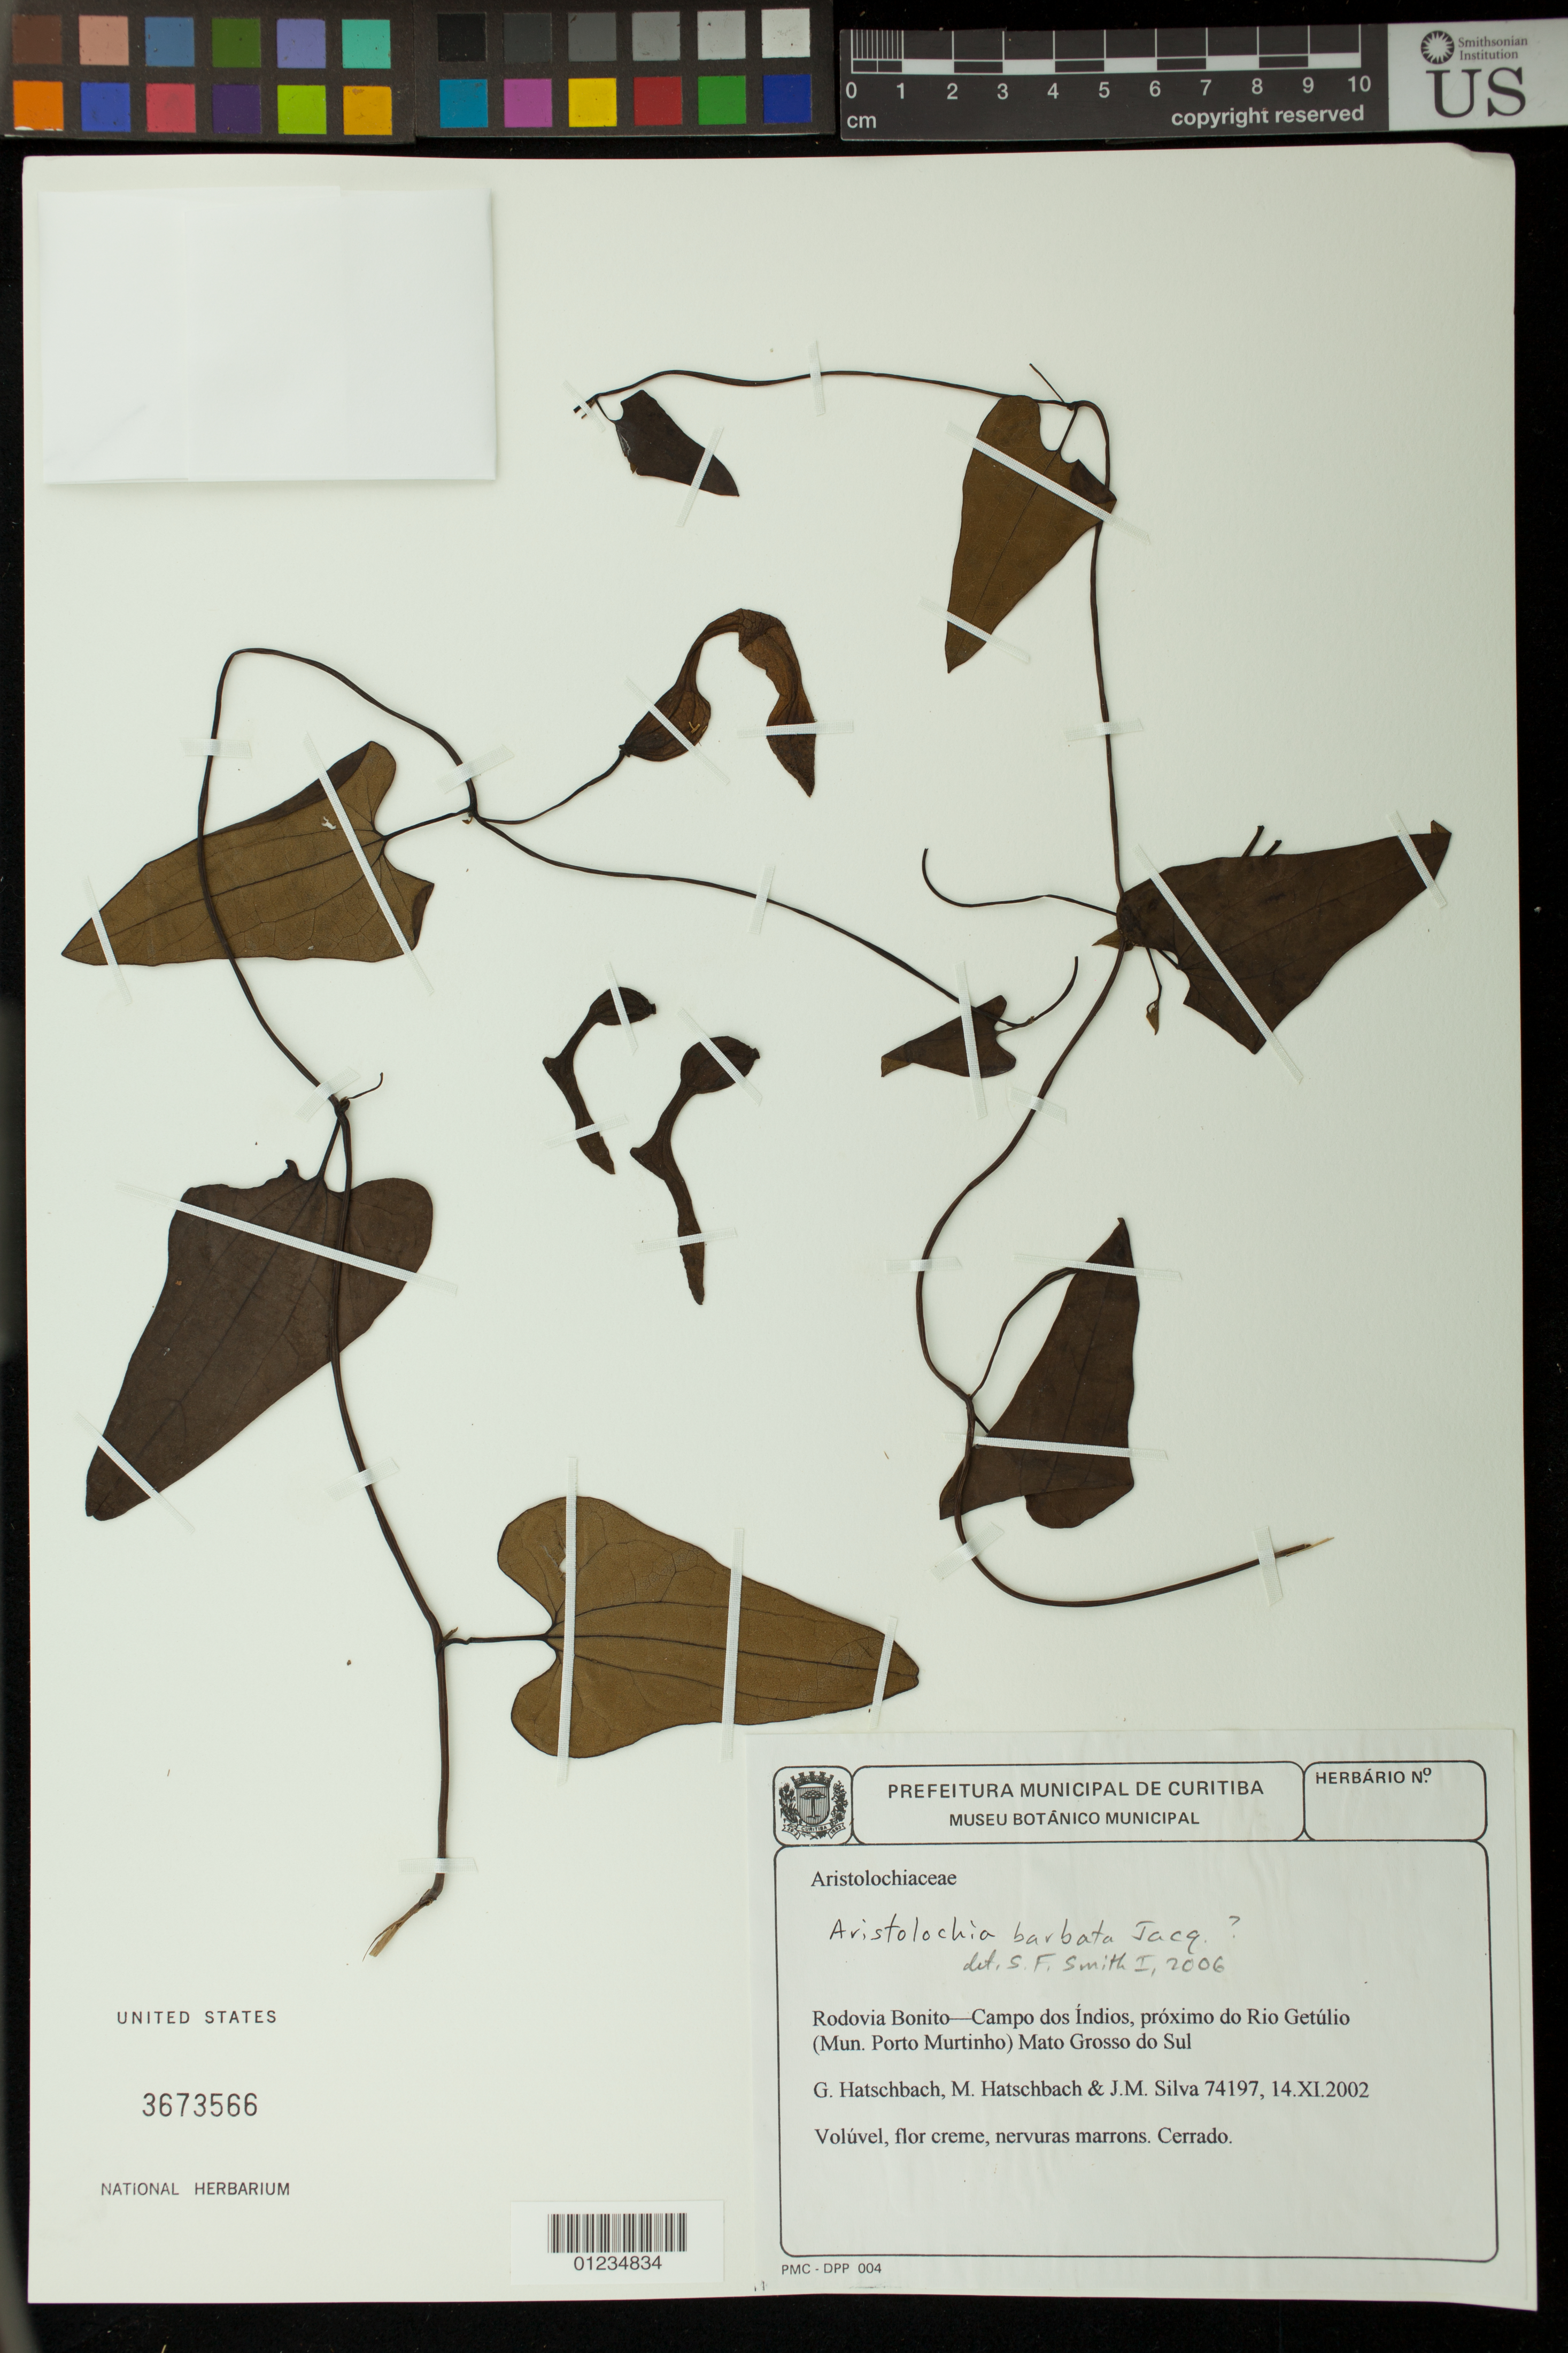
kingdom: Plantae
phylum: Tracheophyta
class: Magnoliopsida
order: Piperales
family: Aristolochiaceae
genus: Aristolochia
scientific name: Aristolochia barbigera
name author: Jacq.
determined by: Smith, Stephen F., (US), NMNH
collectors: G. Hatschbach, M. M. Hatschbach & J. M. Silva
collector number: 74197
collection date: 2002-11-14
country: Brazil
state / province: Paraná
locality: Curitiba. Rodovia Bonito-Campo dos Indios, proximo do Rio Getulio (Mun. Porto Murtinho) Mato Grosso do Sul.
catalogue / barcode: US 3673566